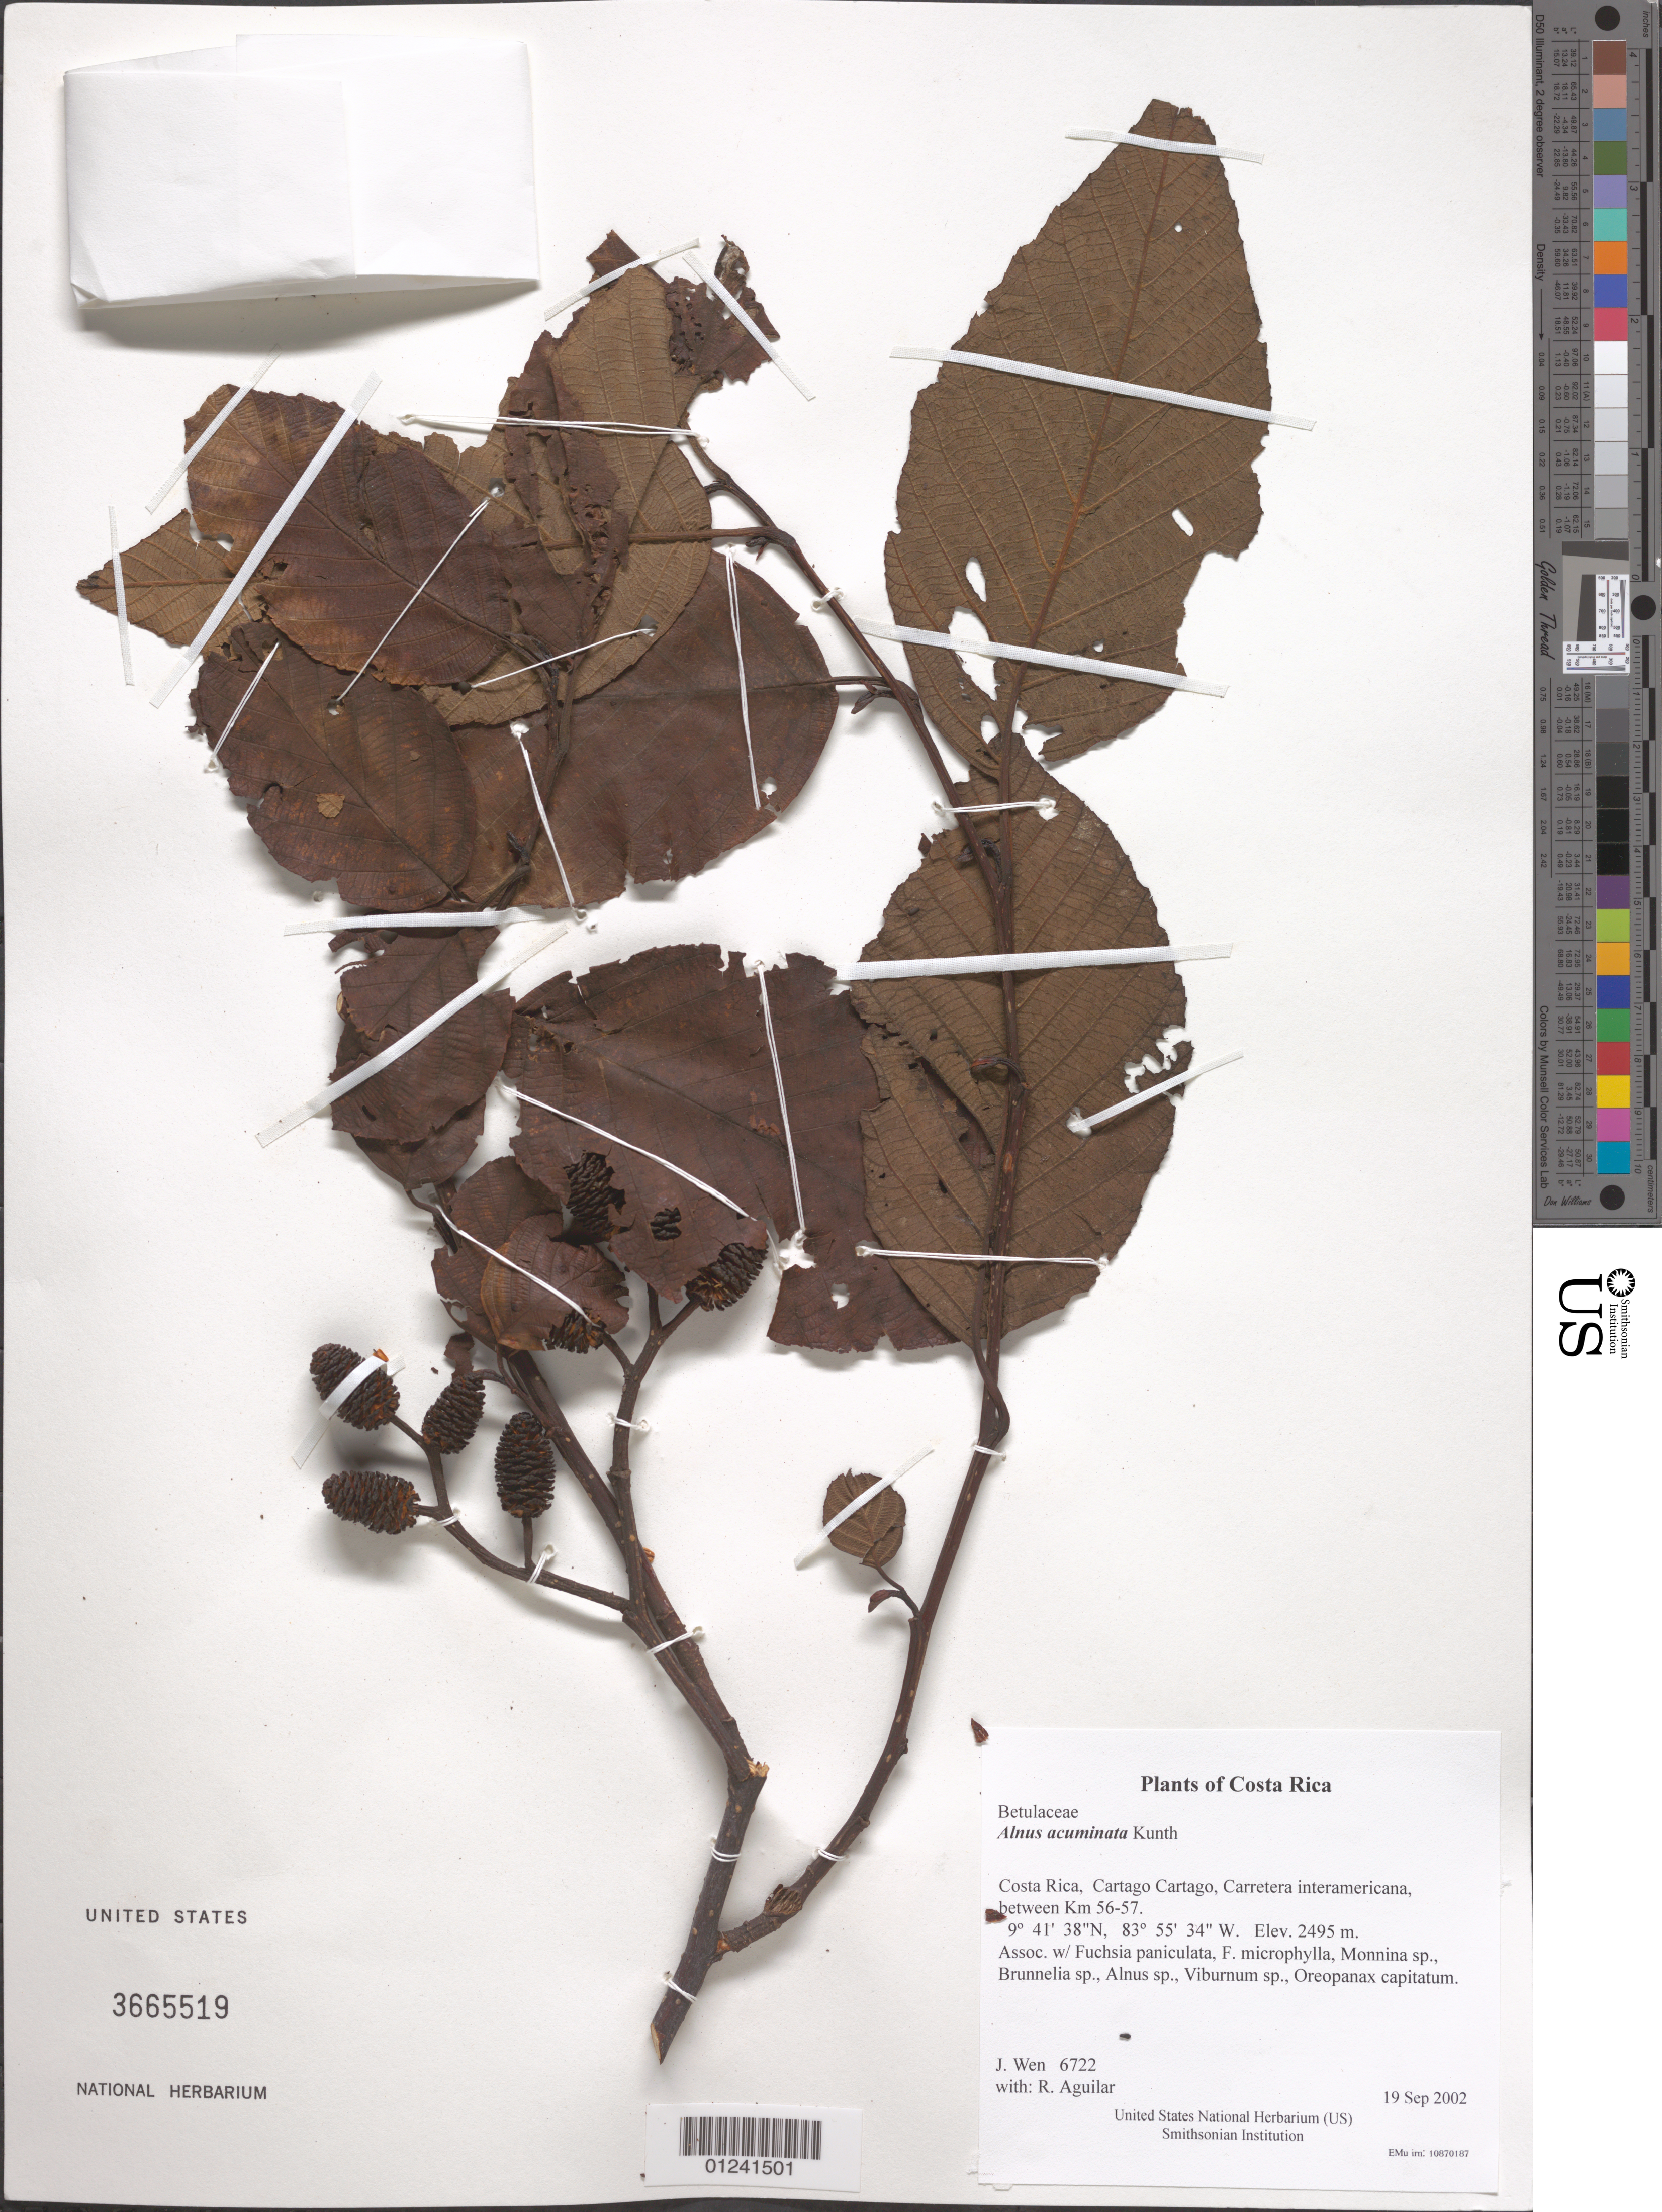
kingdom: Plantae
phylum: Tracheophyta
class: Magnoliopsida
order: Fagales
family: Betulaceae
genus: Alnus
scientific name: Alnus acuminata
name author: Kunth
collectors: J. Wen & R. Aguilar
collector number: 6722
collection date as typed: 19 Sep 2002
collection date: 2002-09-19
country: Costa Rica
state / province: Cartago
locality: Carretera interamericana, between Km 56-57.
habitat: Assoc. w/ Fuchsia paniculata, F. microphylla, Monnina sp., Brunnelia sp., Alnus sp., Viburnum sp., Oreopanax capitatum.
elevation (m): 2495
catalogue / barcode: US 3665519